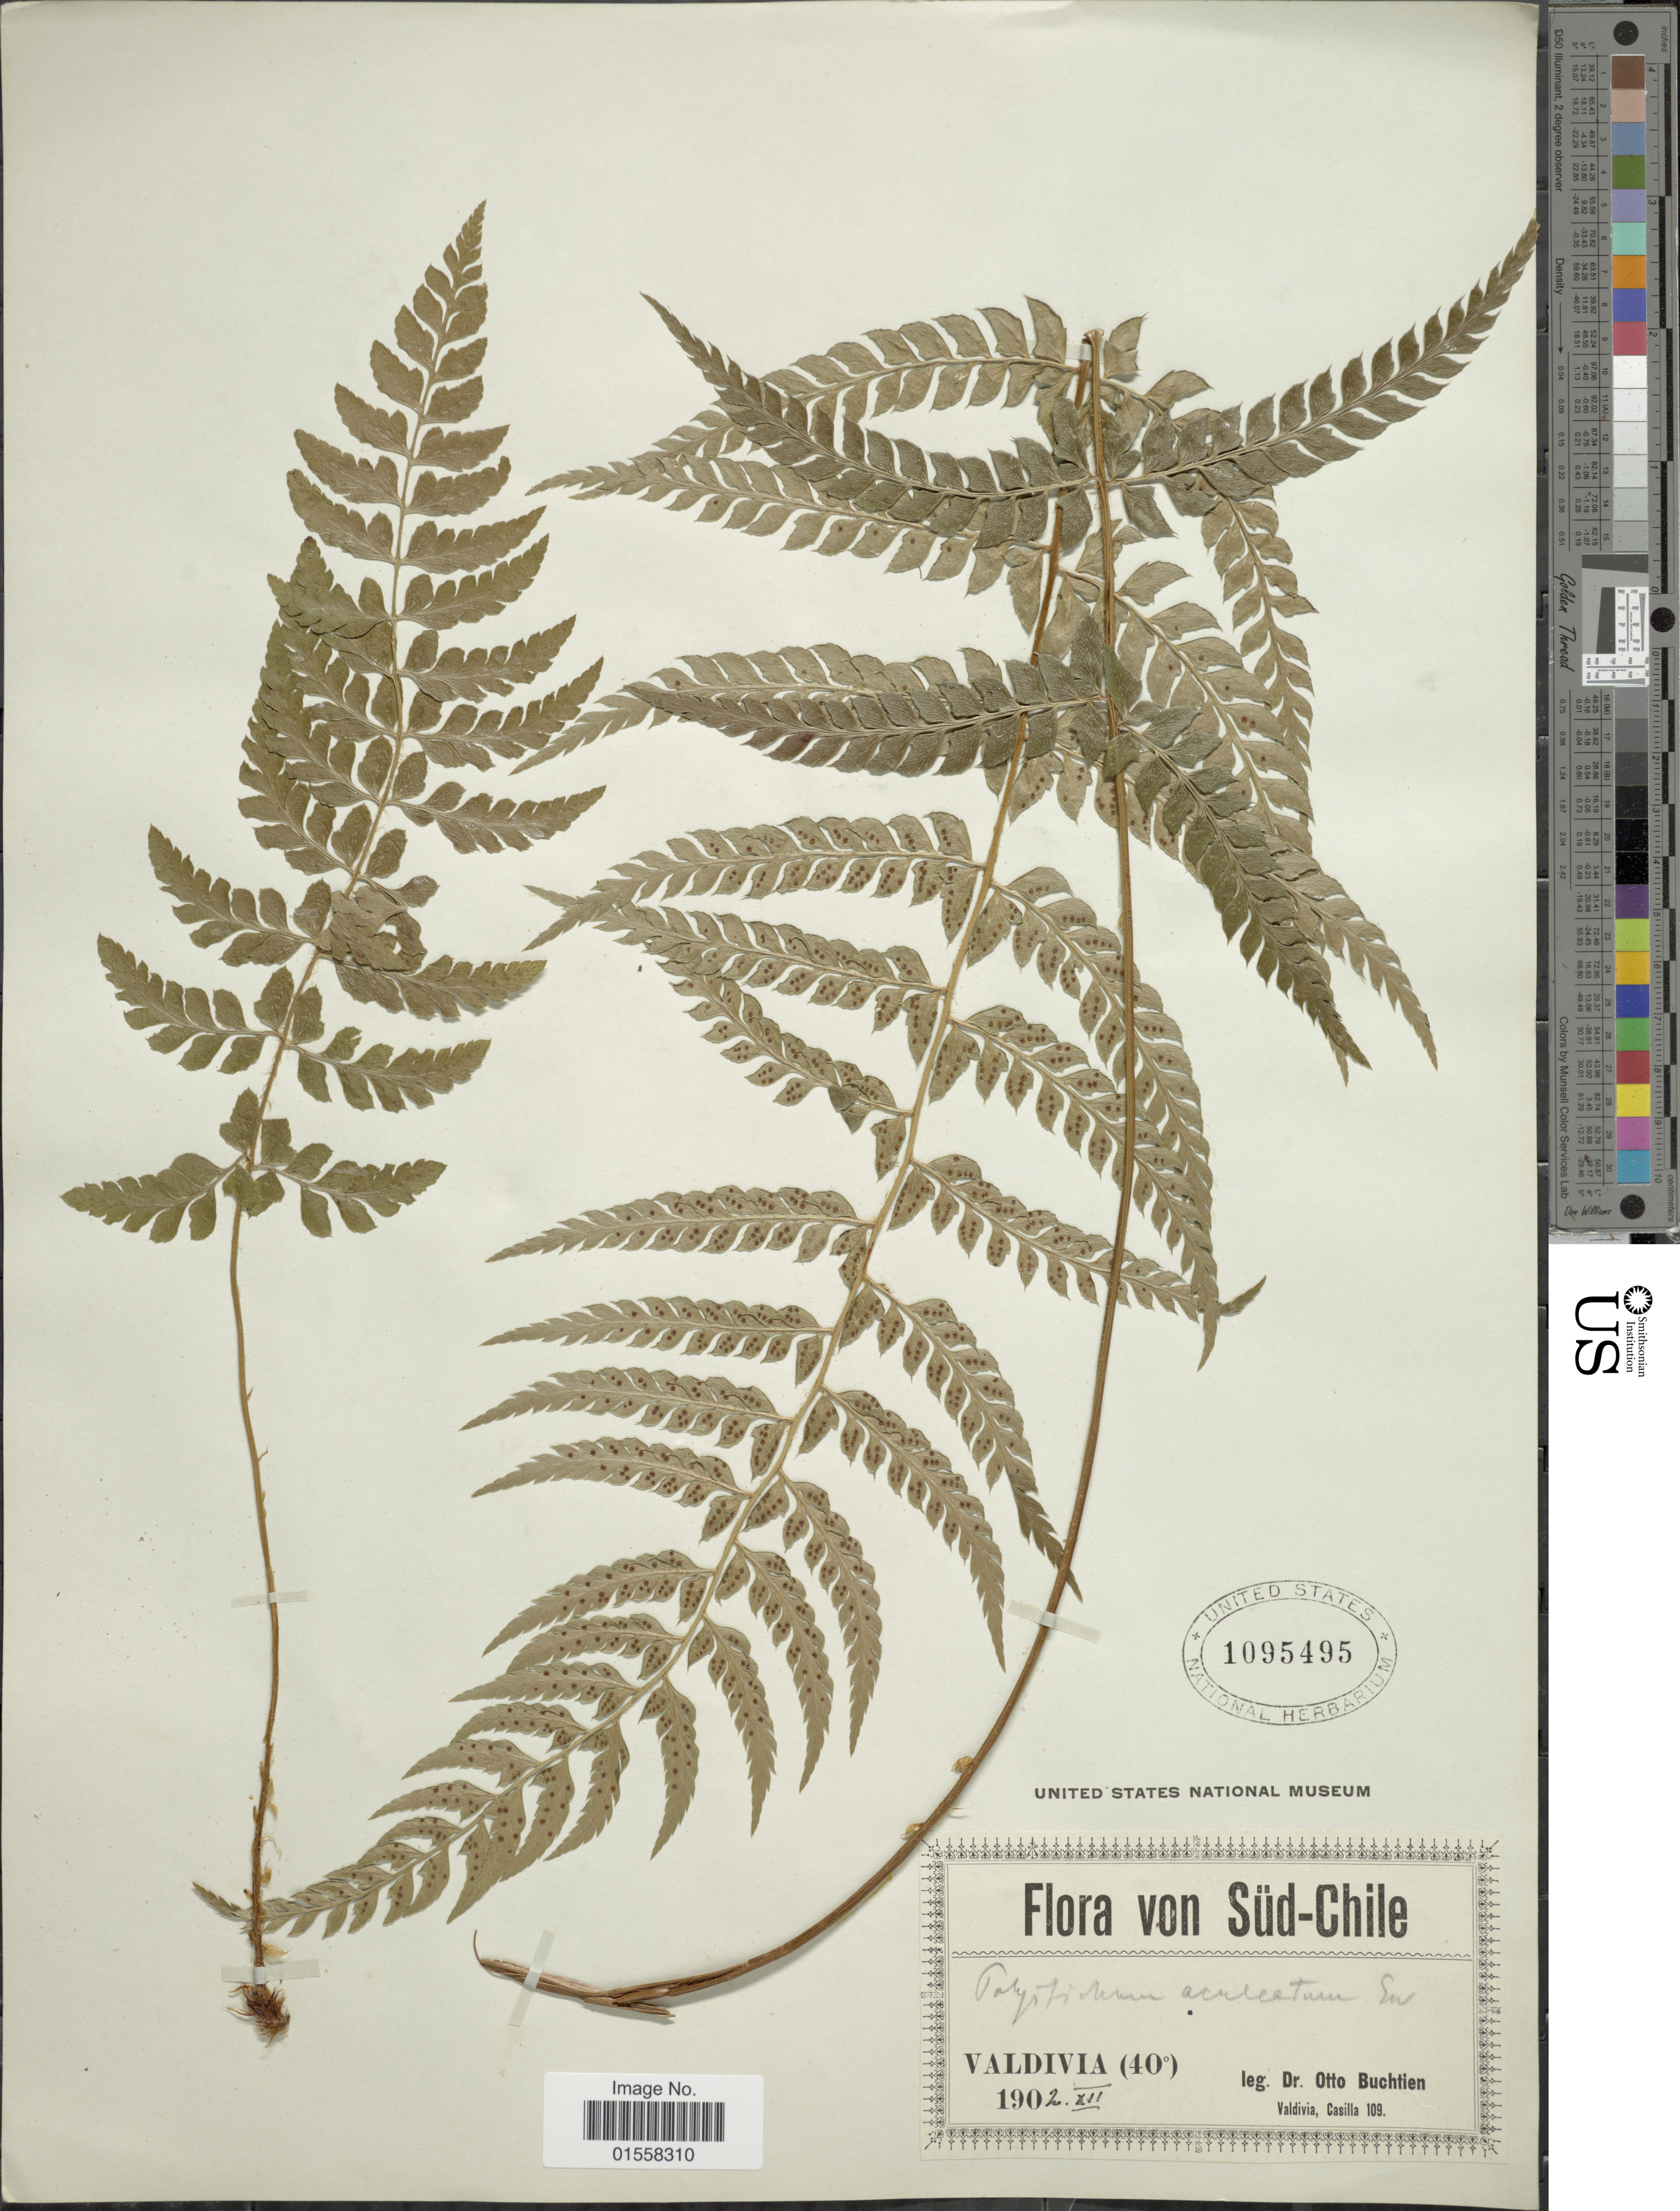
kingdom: Plantae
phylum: Tracheophyta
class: Polypodiopsida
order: Polypodiales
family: Dryopteridaceae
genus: Polystichum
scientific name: Polystichum chilense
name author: (Christ) Diels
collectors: O. Buchtien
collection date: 1902-12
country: Chile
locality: Sud-Chile. Valdivia.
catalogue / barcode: US 1095495